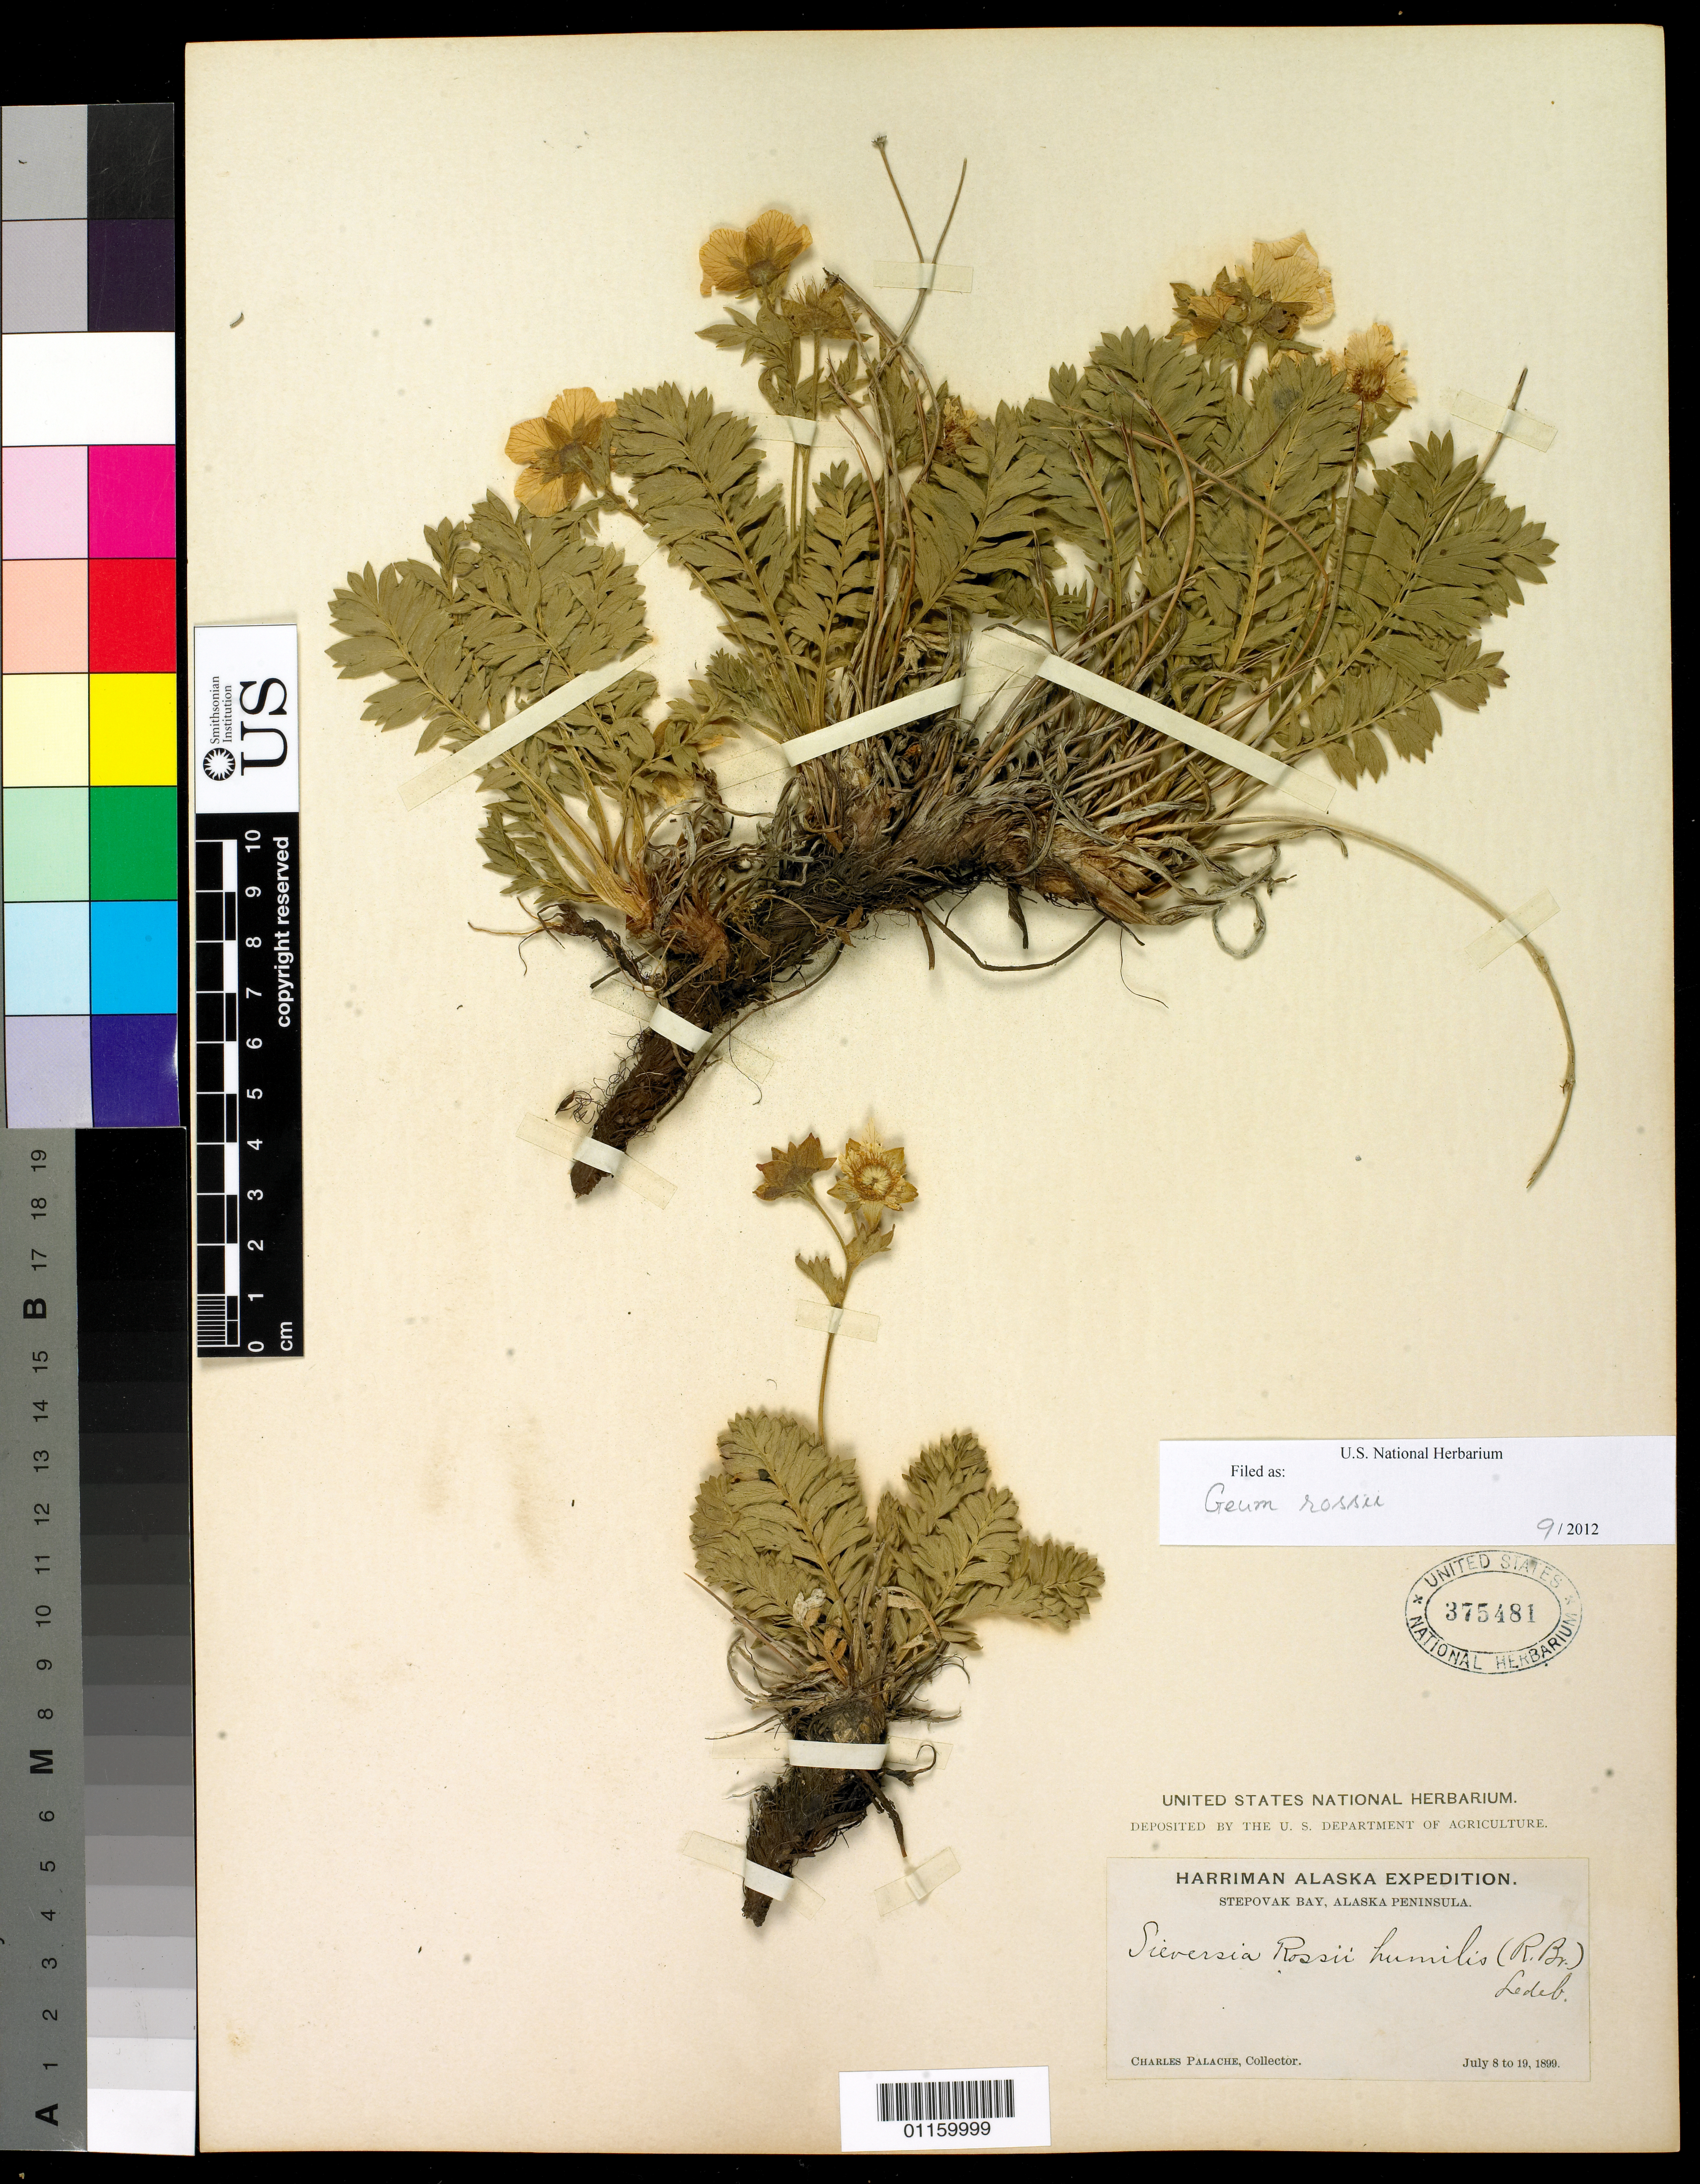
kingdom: Plantae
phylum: Tracheophyta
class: Magnoliopsida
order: Rosales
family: Rosaceae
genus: Geum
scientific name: Geum rossii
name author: (R. Br.) Ser.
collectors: C. Palache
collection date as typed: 08 Jul 1899 to 19 Jul 1899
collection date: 1899-07-08/1899-07-19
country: United States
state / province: Alaska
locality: Stepovak Bay, Alaska Peninsula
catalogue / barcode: US 375481